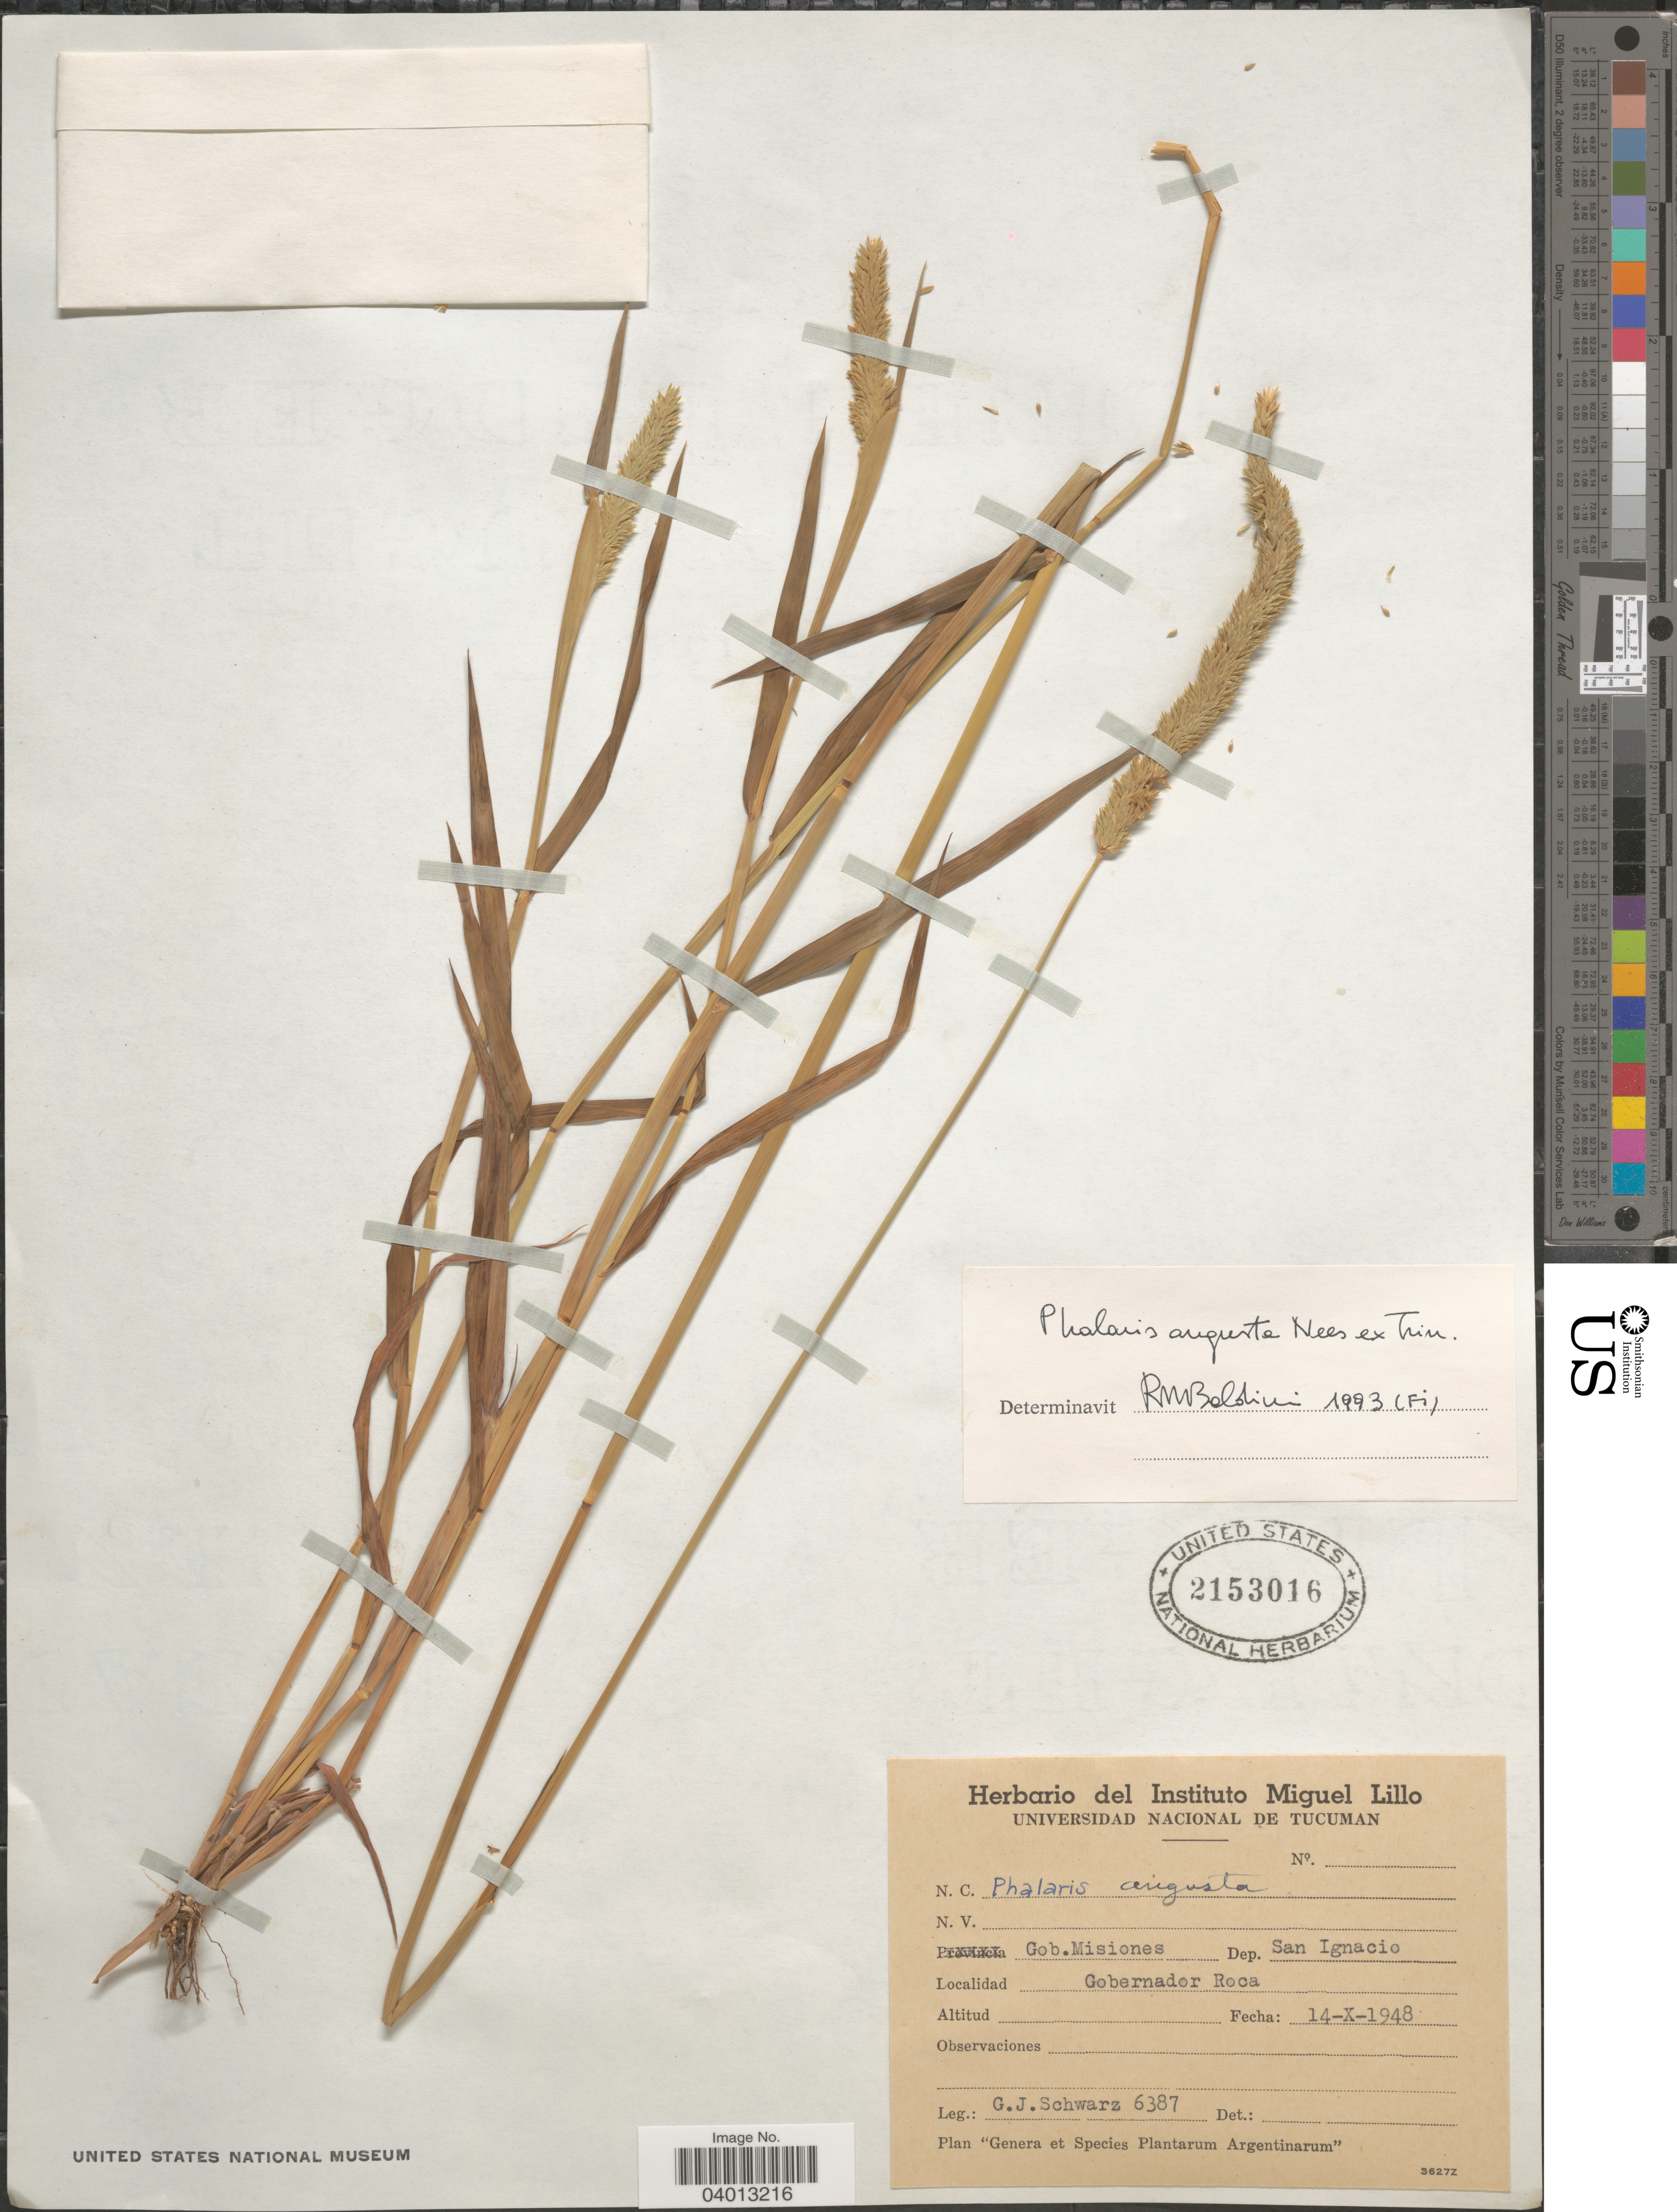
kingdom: Plantae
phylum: Tracheophyta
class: Liliopsida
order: Poales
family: Poaceae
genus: Phalaris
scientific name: Phalaris angusta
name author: Nees ex Trin.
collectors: G. J. Schwarz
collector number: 6387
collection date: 1948-10-14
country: Argentina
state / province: Misiones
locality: Gob.Misiones. Dep. San Ignacio. Gobernador Roca.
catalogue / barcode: US 2153016